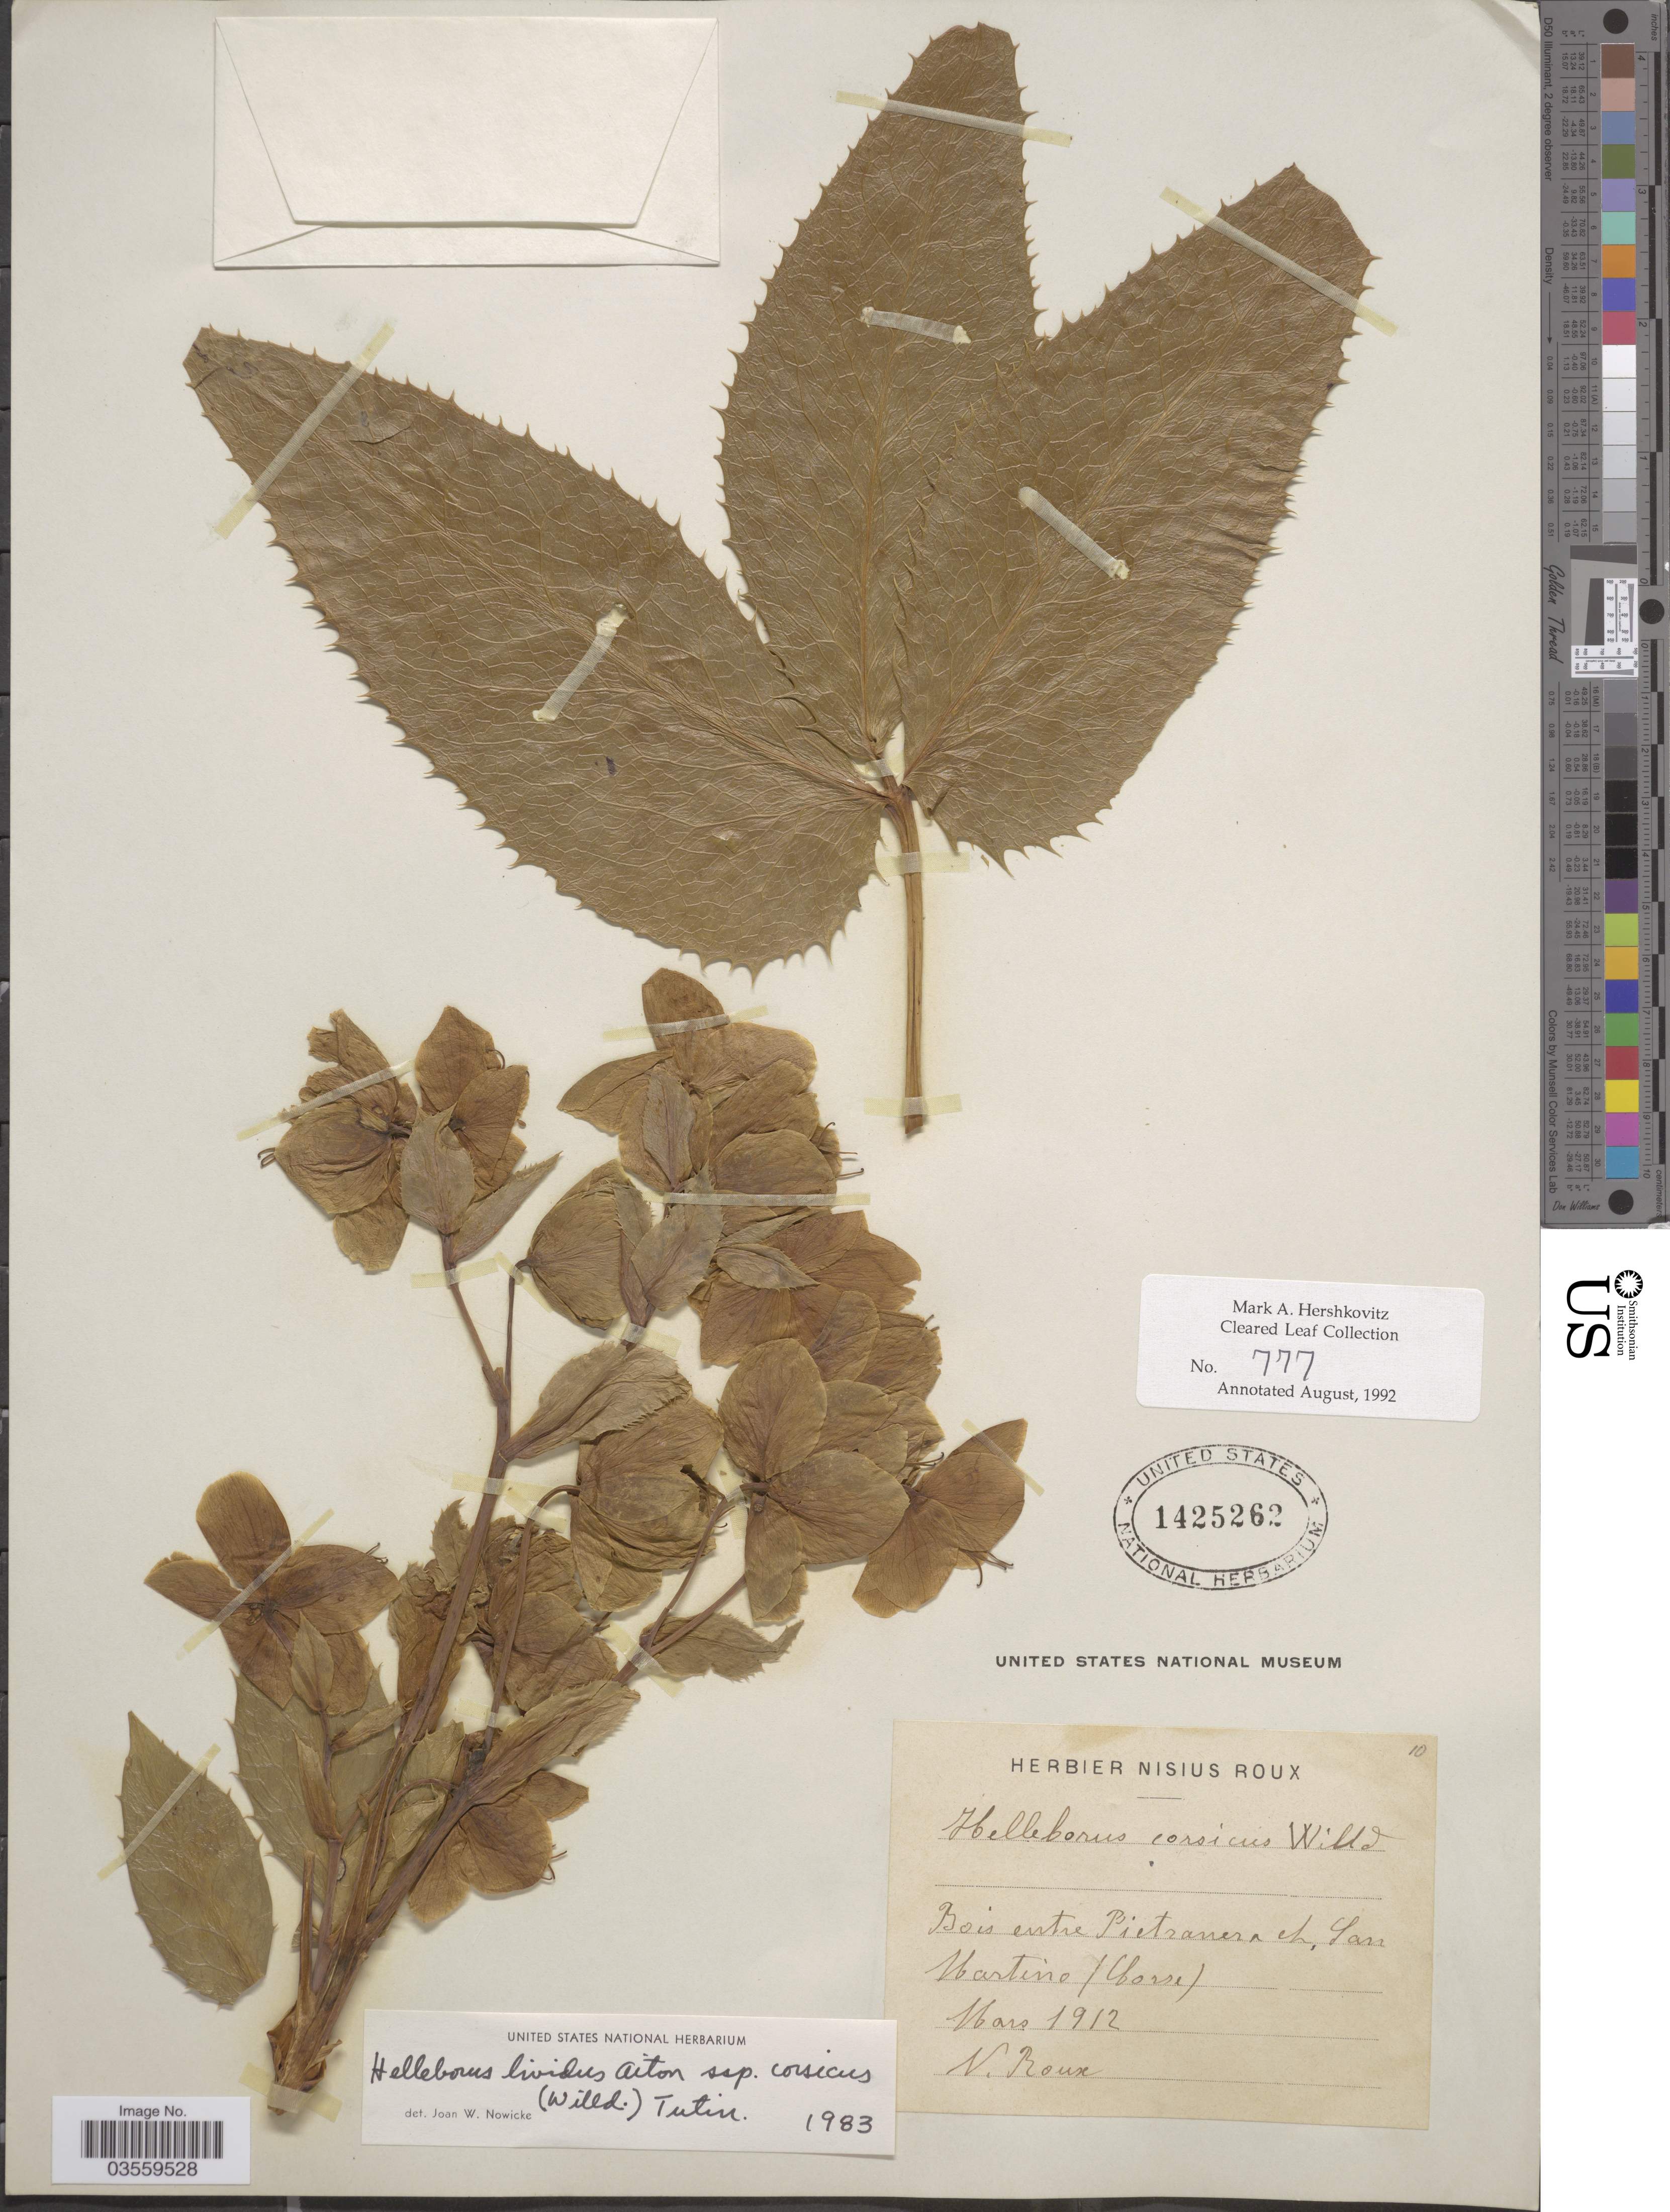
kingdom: Plantae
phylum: Tracheophyta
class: Magnoliopsida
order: Ranunculales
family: Ranunculaceae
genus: Helleborus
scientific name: Helleborus lividus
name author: Aiton ex Curtis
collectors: N. Roux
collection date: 1912-03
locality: Bois entre Pietranera et San Martino (Chorre [interpreted]).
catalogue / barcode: US 1425262